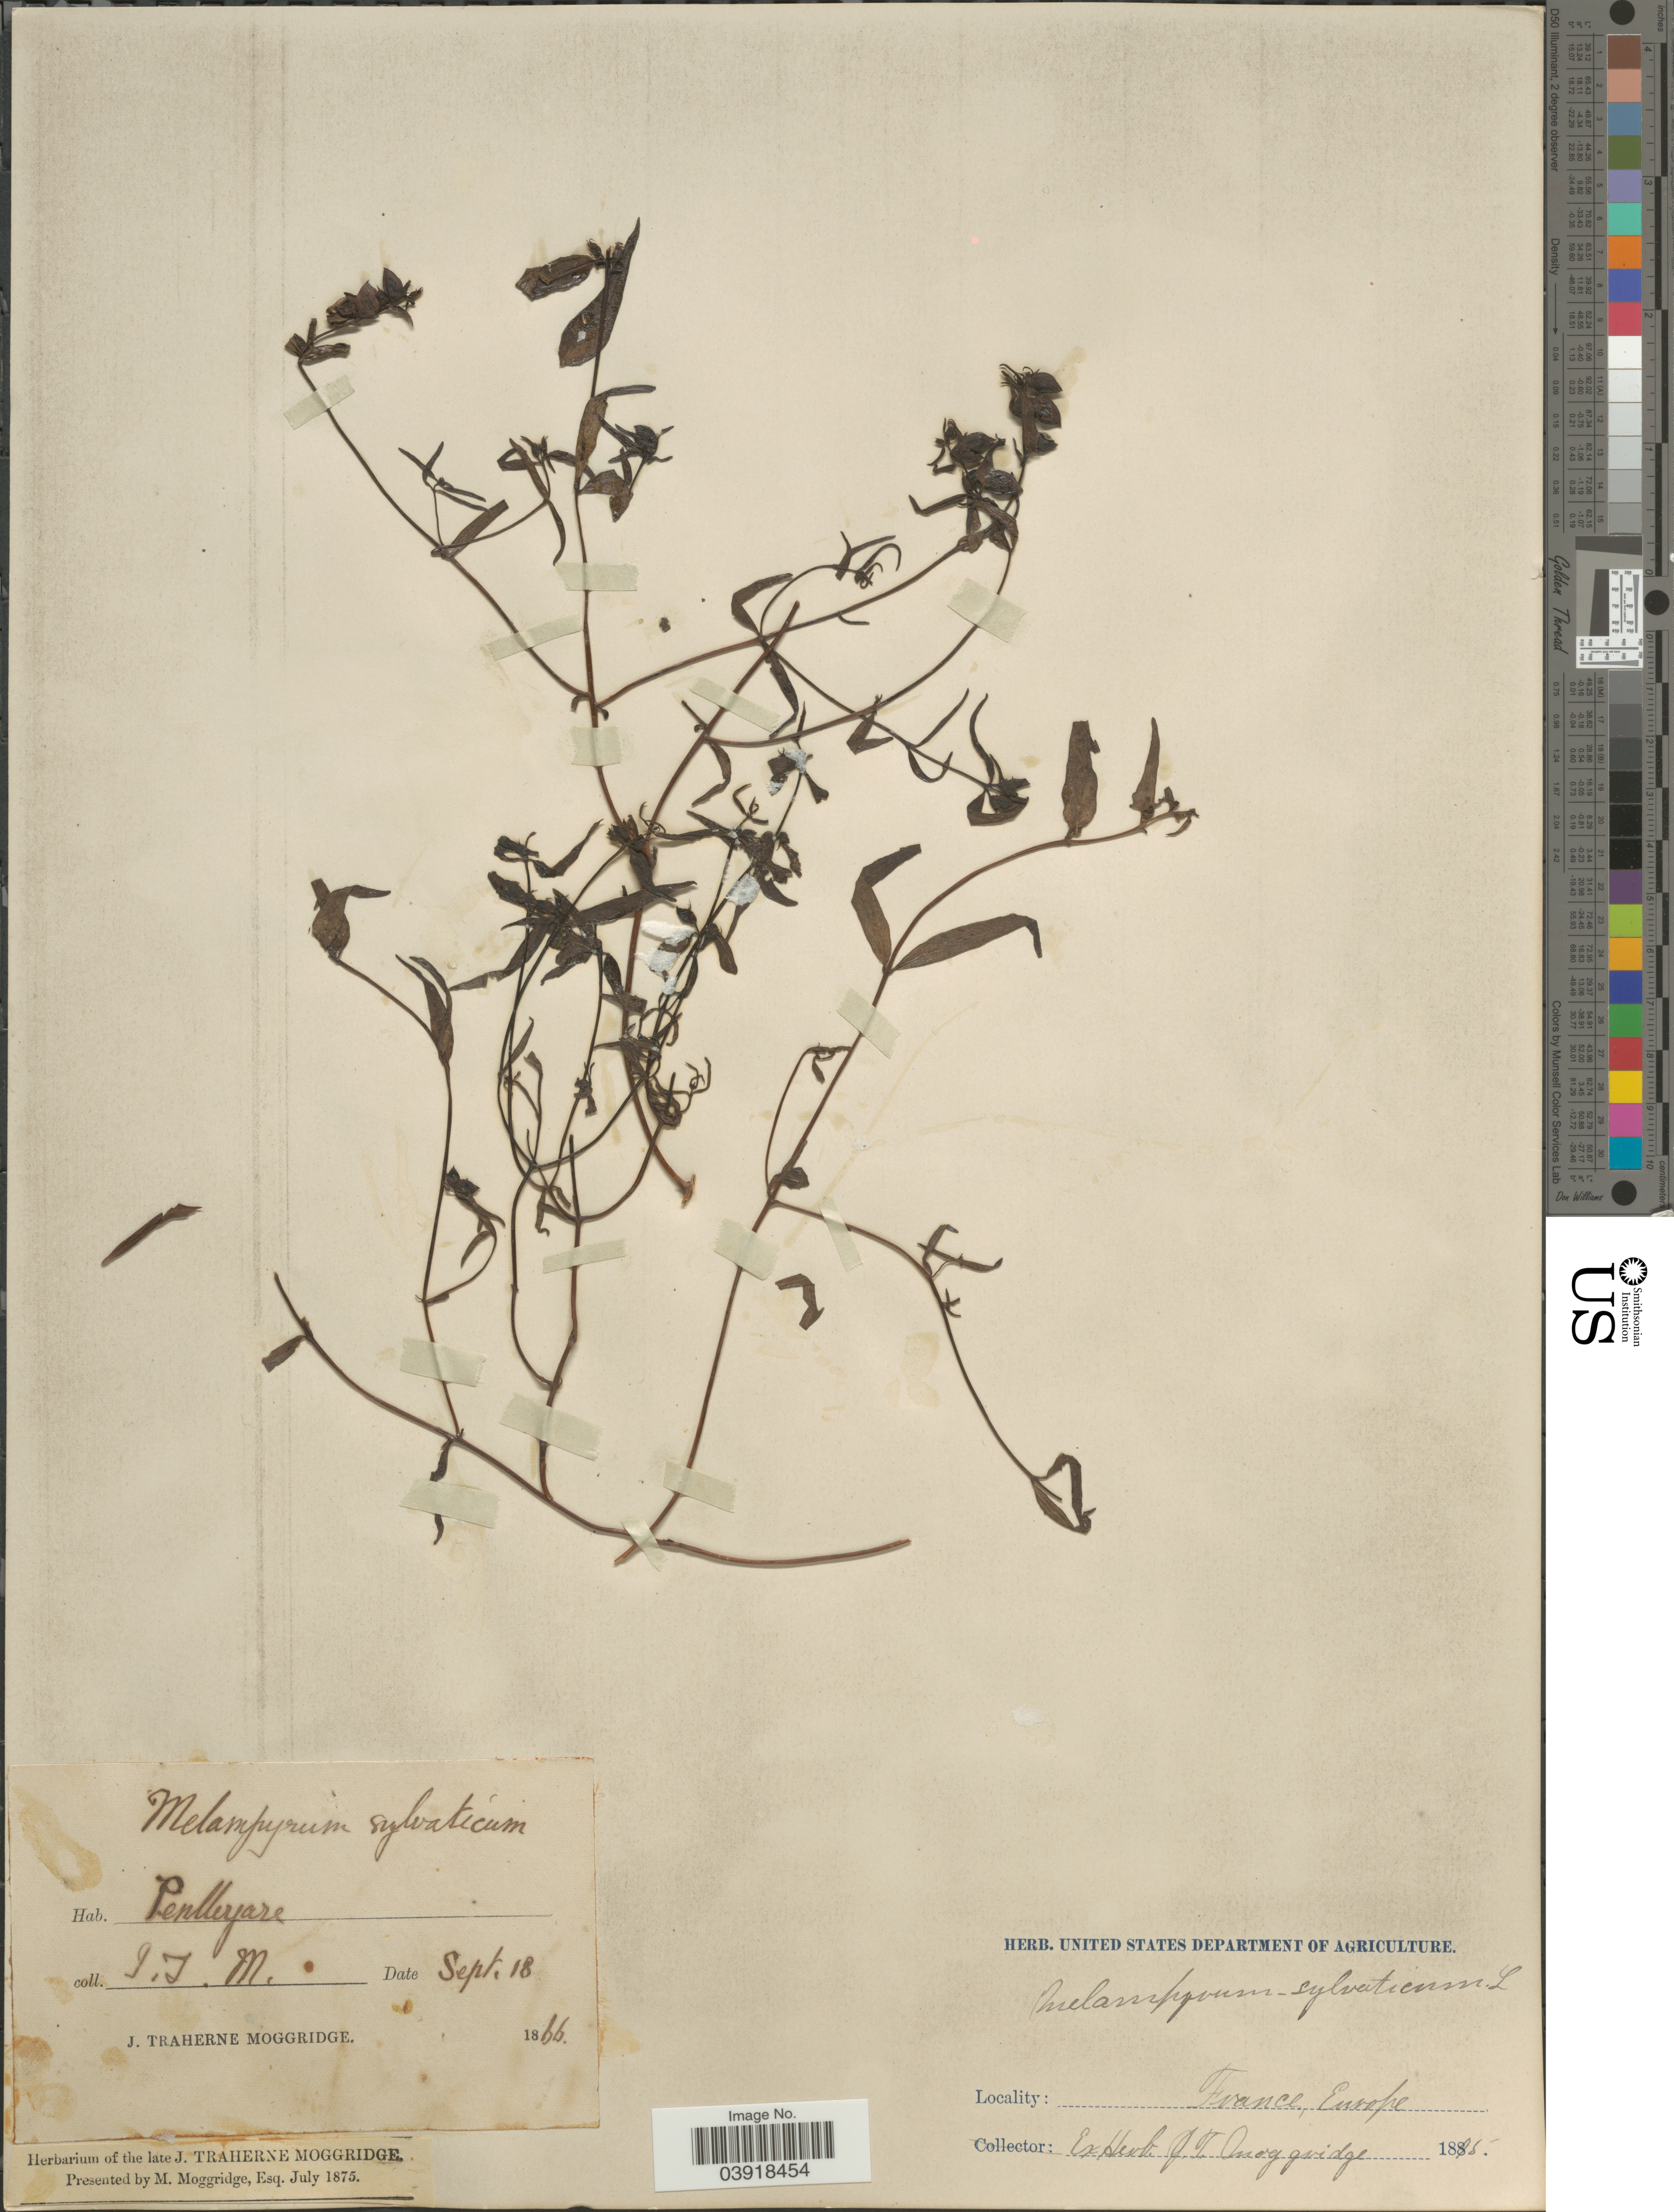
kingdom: Plantae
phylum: Tracheophyta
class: Magnoliopsida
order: Lamiales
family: Orobanchaceae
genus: Melampyrum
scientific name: Melampyrum sylvaticum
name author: L.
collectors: J. T. Moggridge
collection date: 1816-09-18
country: France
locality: Penllerjare.